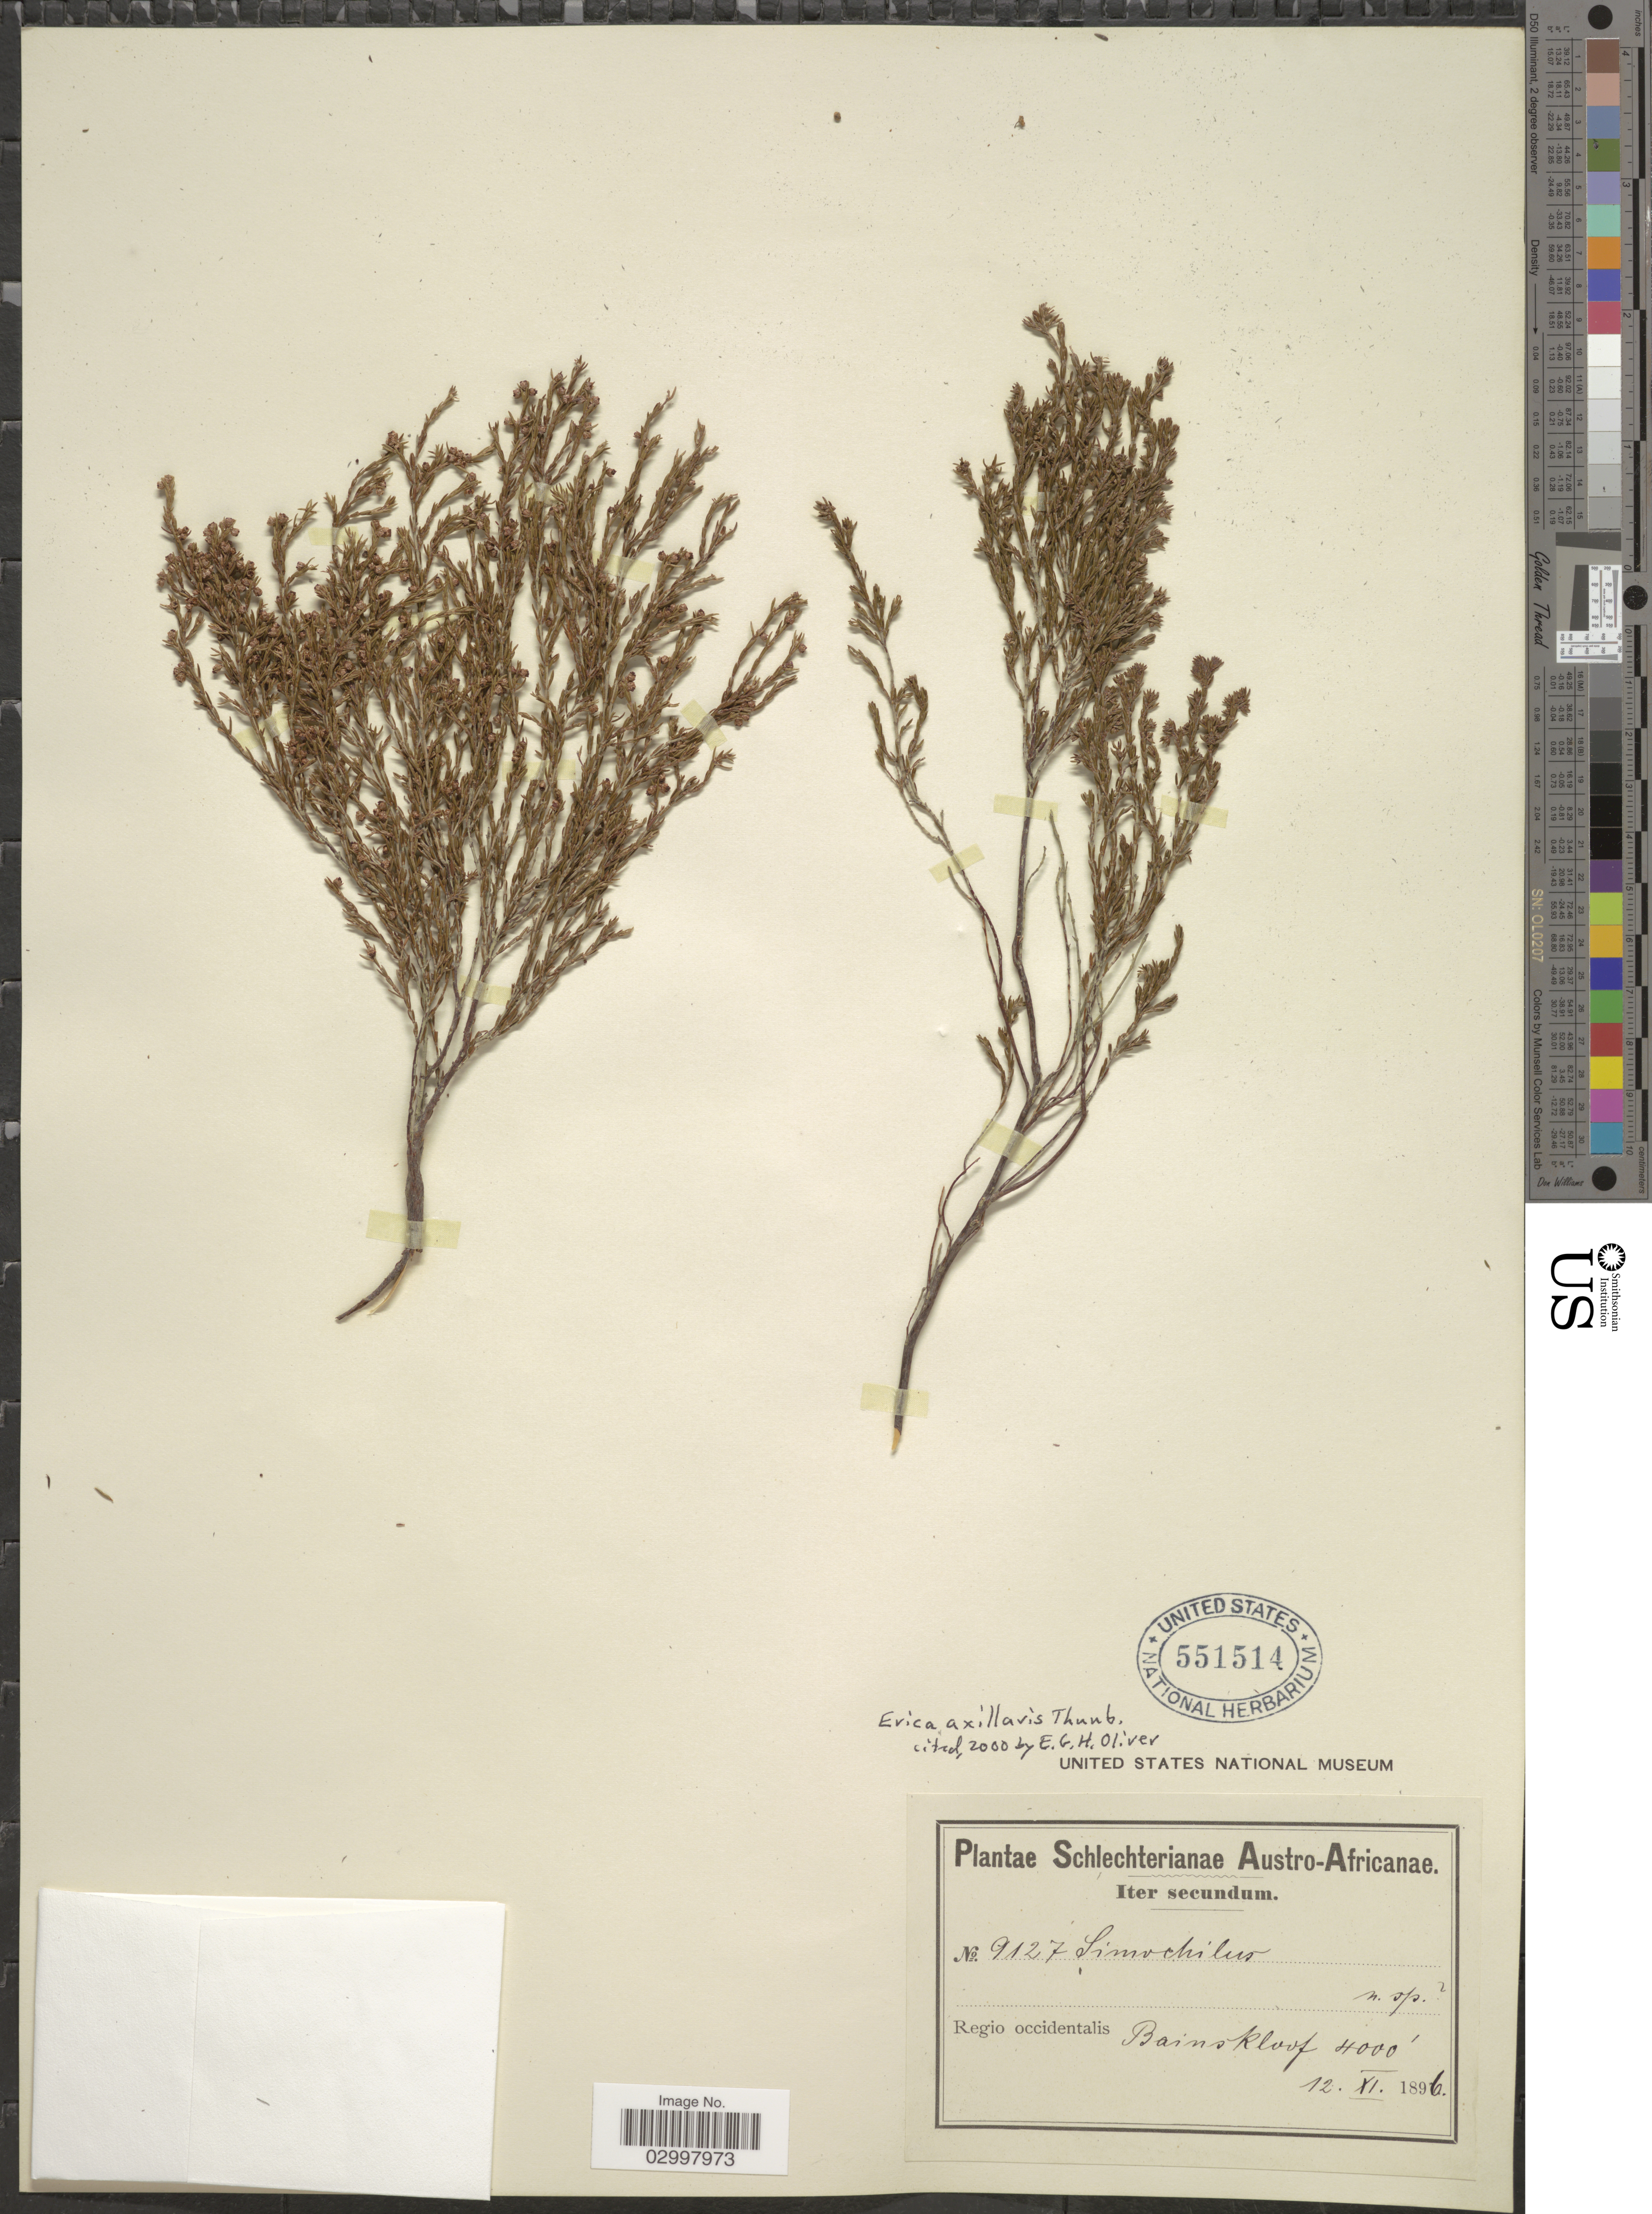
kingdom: Plantae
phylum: Tracheophyta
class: Magnoliopsida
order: Ericales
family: Ericaceae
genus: Erica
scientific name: Erica axillaris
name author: Thunb.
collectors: Schlechter, --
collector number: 9127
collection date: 1896-11-12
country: South Africa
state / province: Western Cape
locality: Austro-Africanae. Regio occidentalis. Bainskloof.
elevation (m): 1219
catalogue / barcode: US 551514